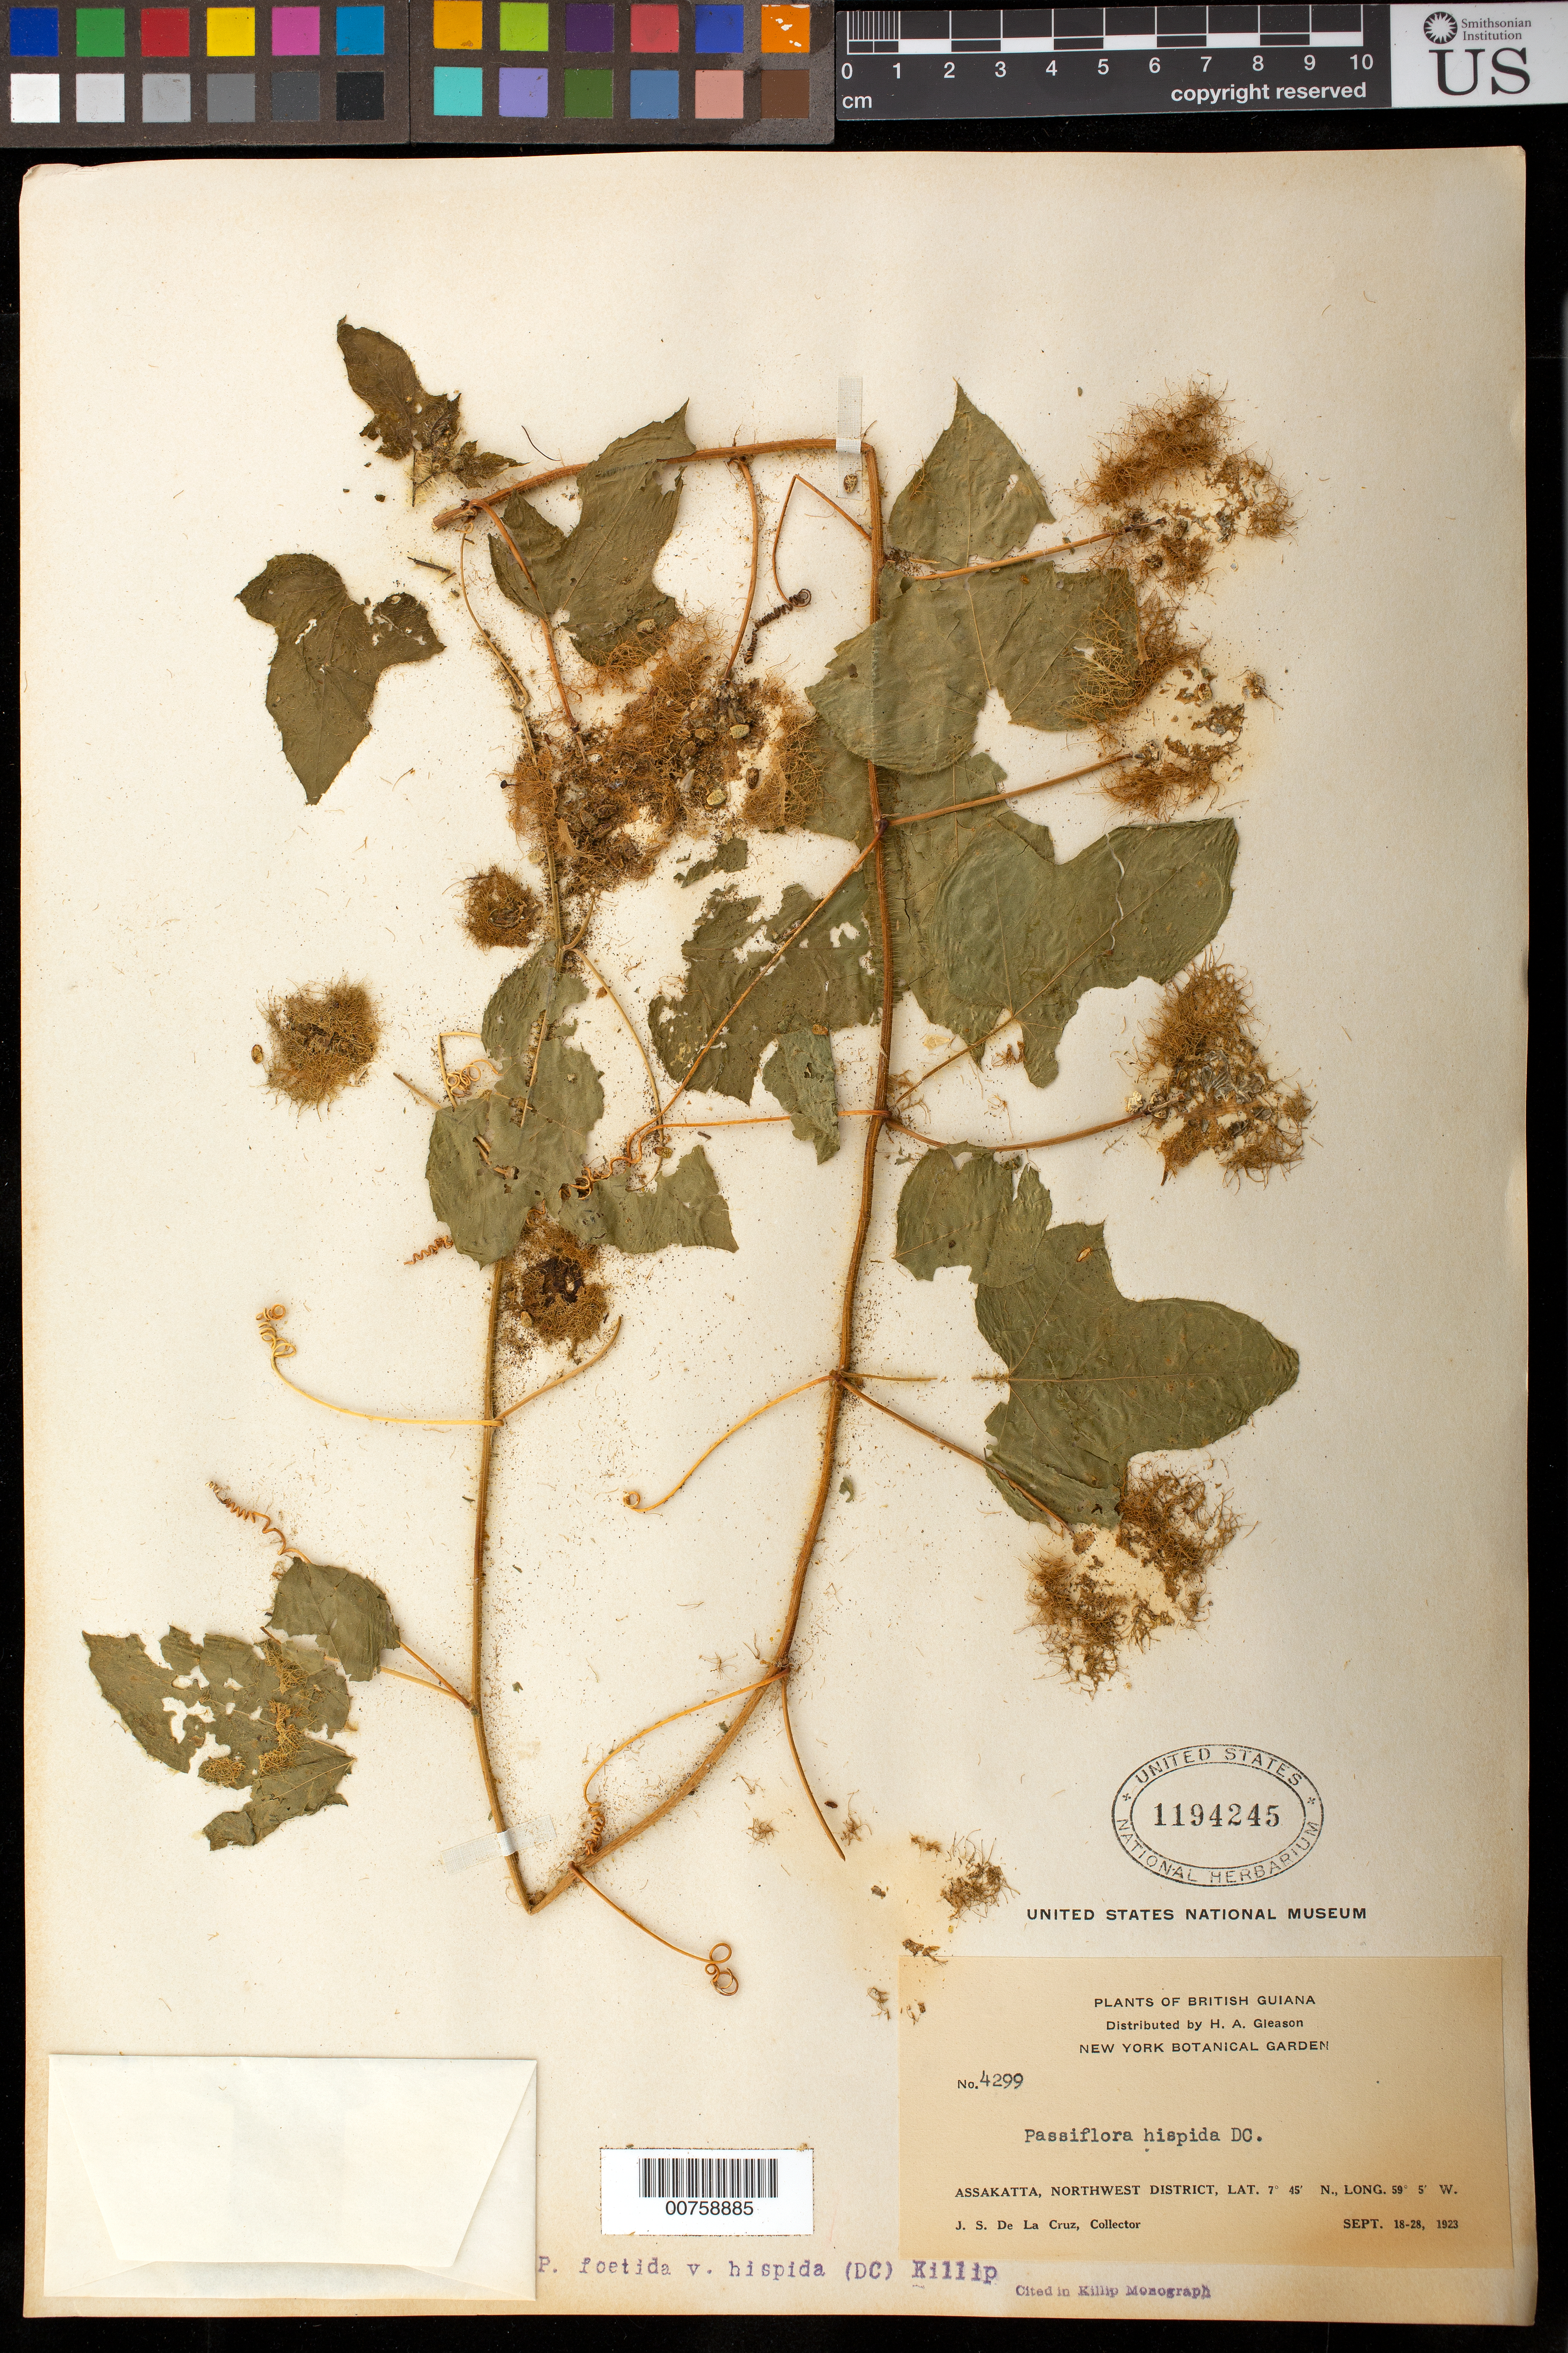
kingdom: Plantae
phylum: Tracheophyta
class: Magnoliopsida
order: Malpighiales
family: Passifloraceae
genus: Passiflora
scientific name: Passiflora foetida var. hispida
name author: (DC. ex Triana & Planch.) Killip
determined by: Feuillet, C.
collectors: J. S. de la Cruz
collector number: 4299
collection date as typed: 18-Sep-23 to 28-Sep-23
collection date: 1923-09-18/1923-09-28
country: Guyana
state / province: Barima-Waini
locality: Assakatta, NW District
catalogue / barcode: US 1194245